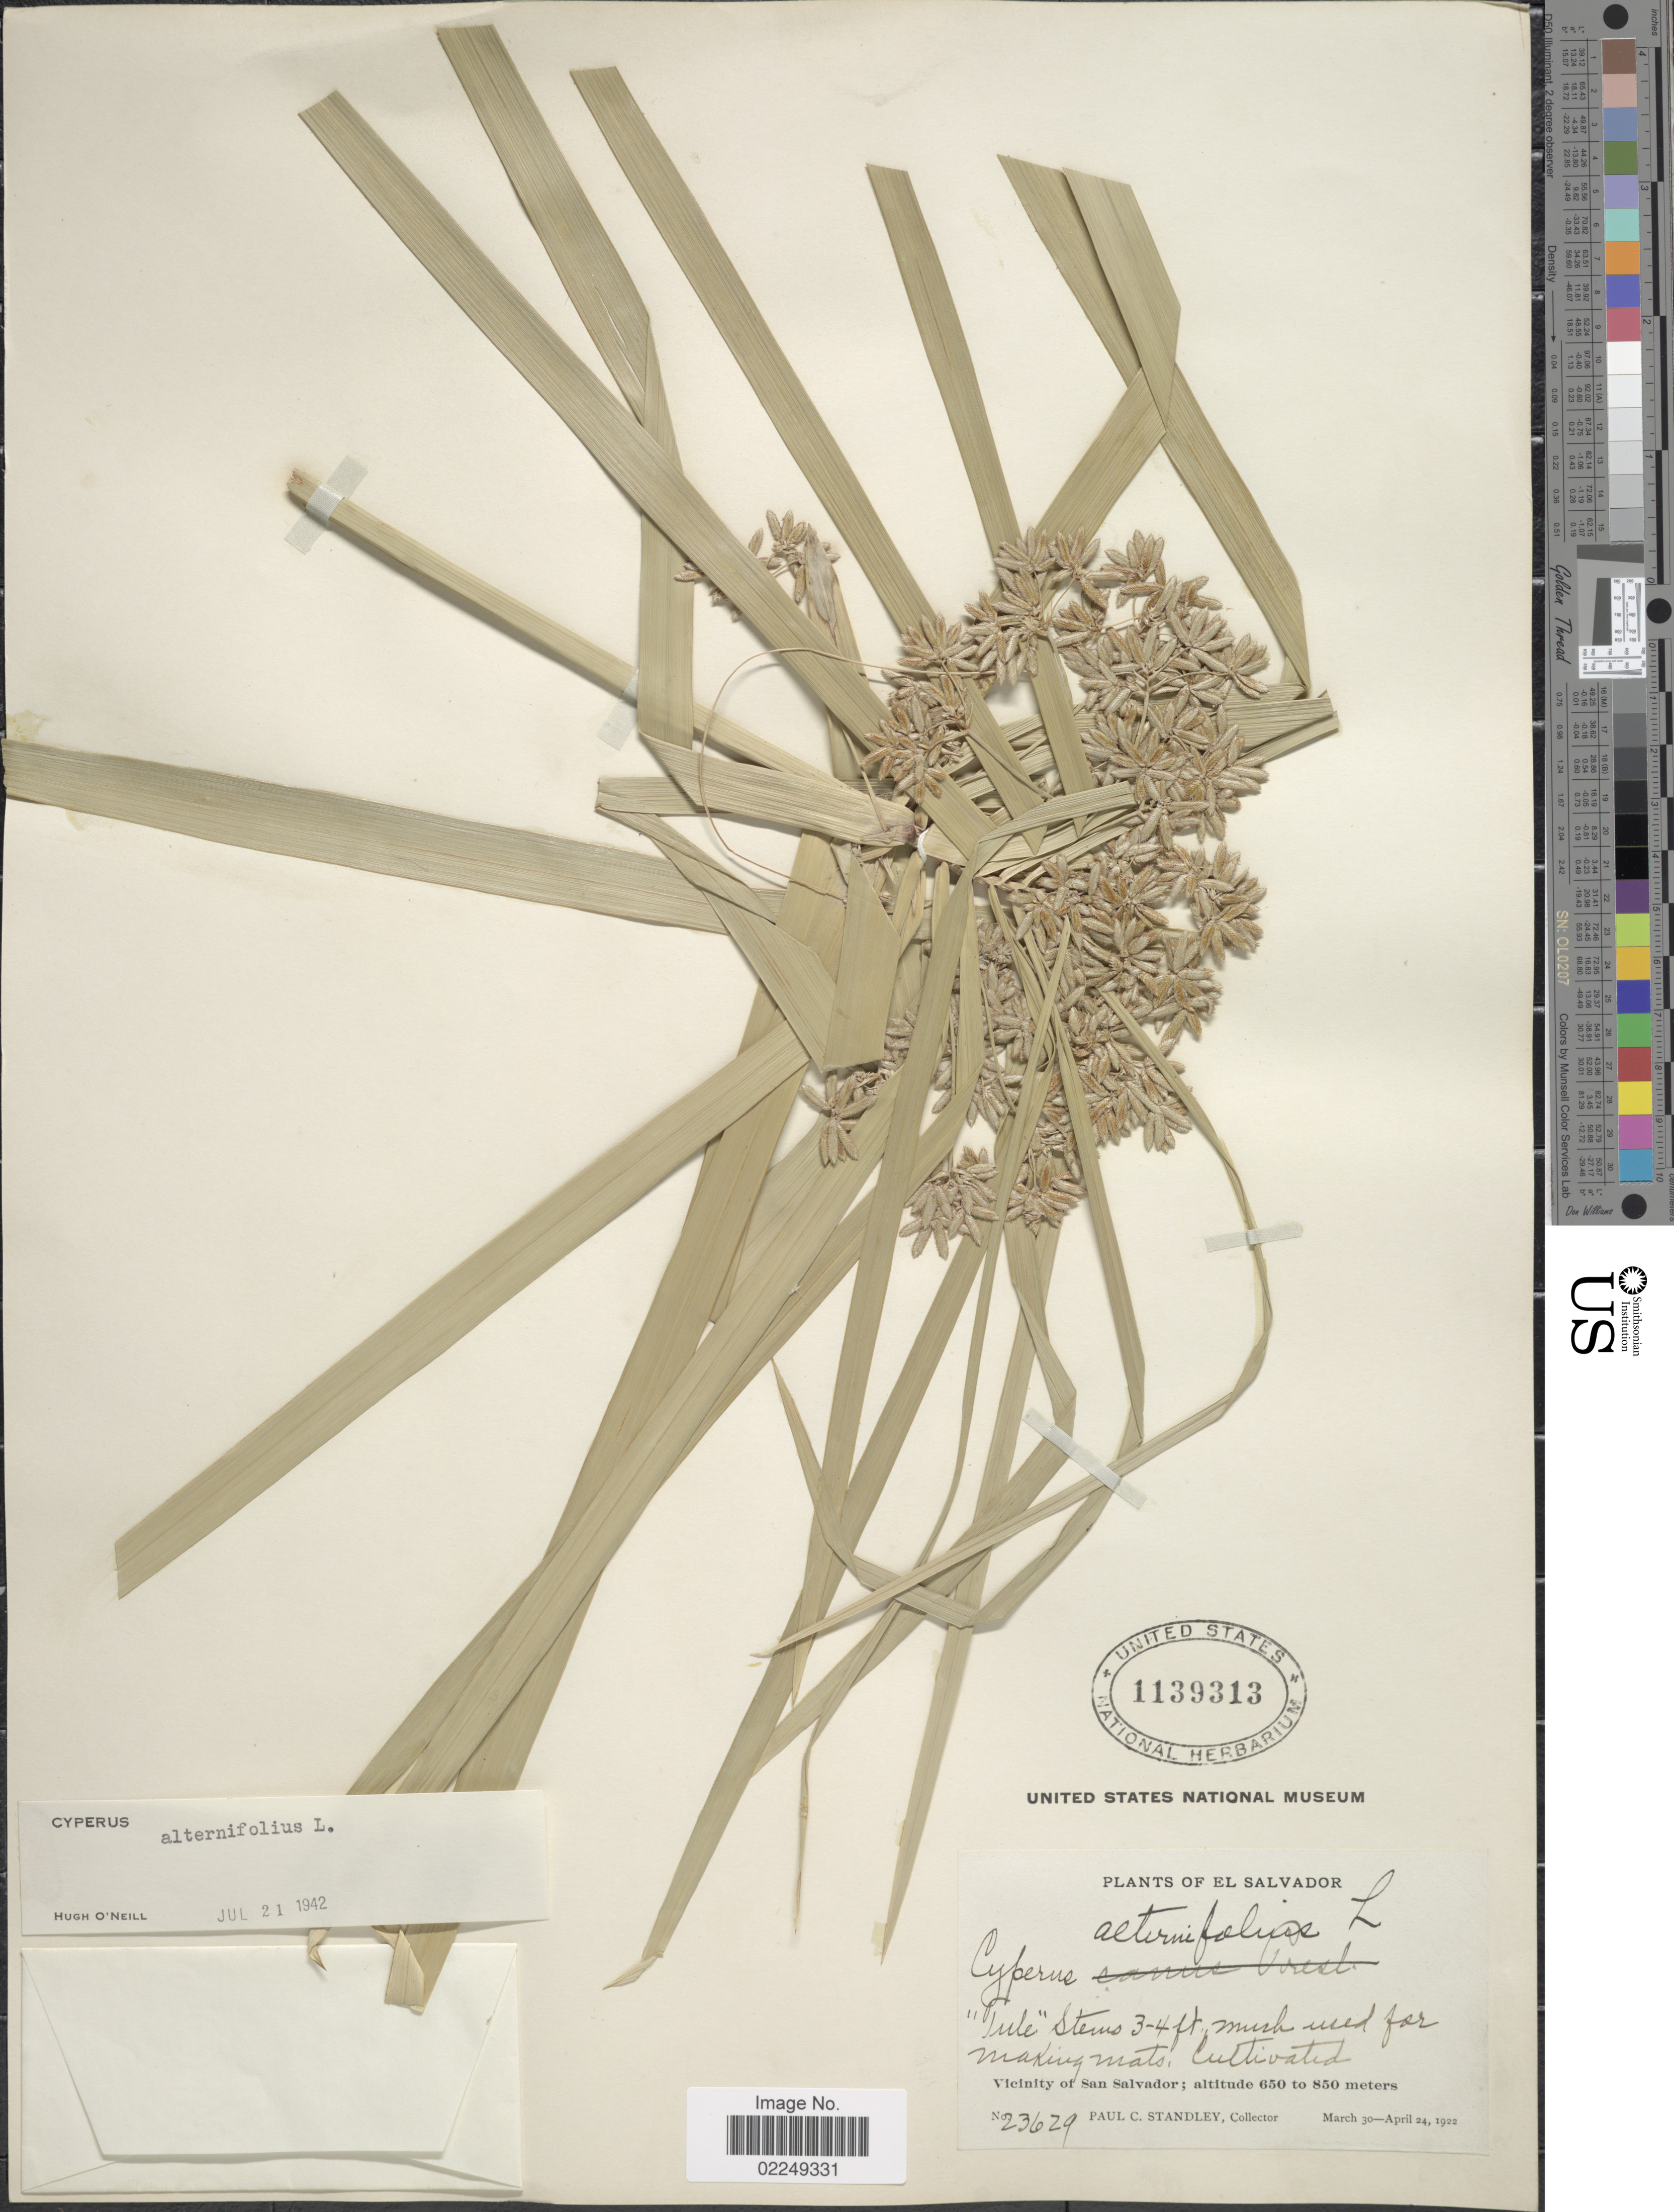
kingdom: Plantae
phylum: Tracheophyta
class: Liliopsida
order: Poales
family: Cyperaceae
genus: Cyperus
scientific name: Cyperus involucratus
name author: Rottb.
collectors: P. C. Standley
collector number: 23629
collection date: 1922-03-30/1922-04-24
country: El Salvador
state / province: San Salvador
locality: Vicinity of San Salvador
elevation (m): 650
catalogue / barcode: US 1139313